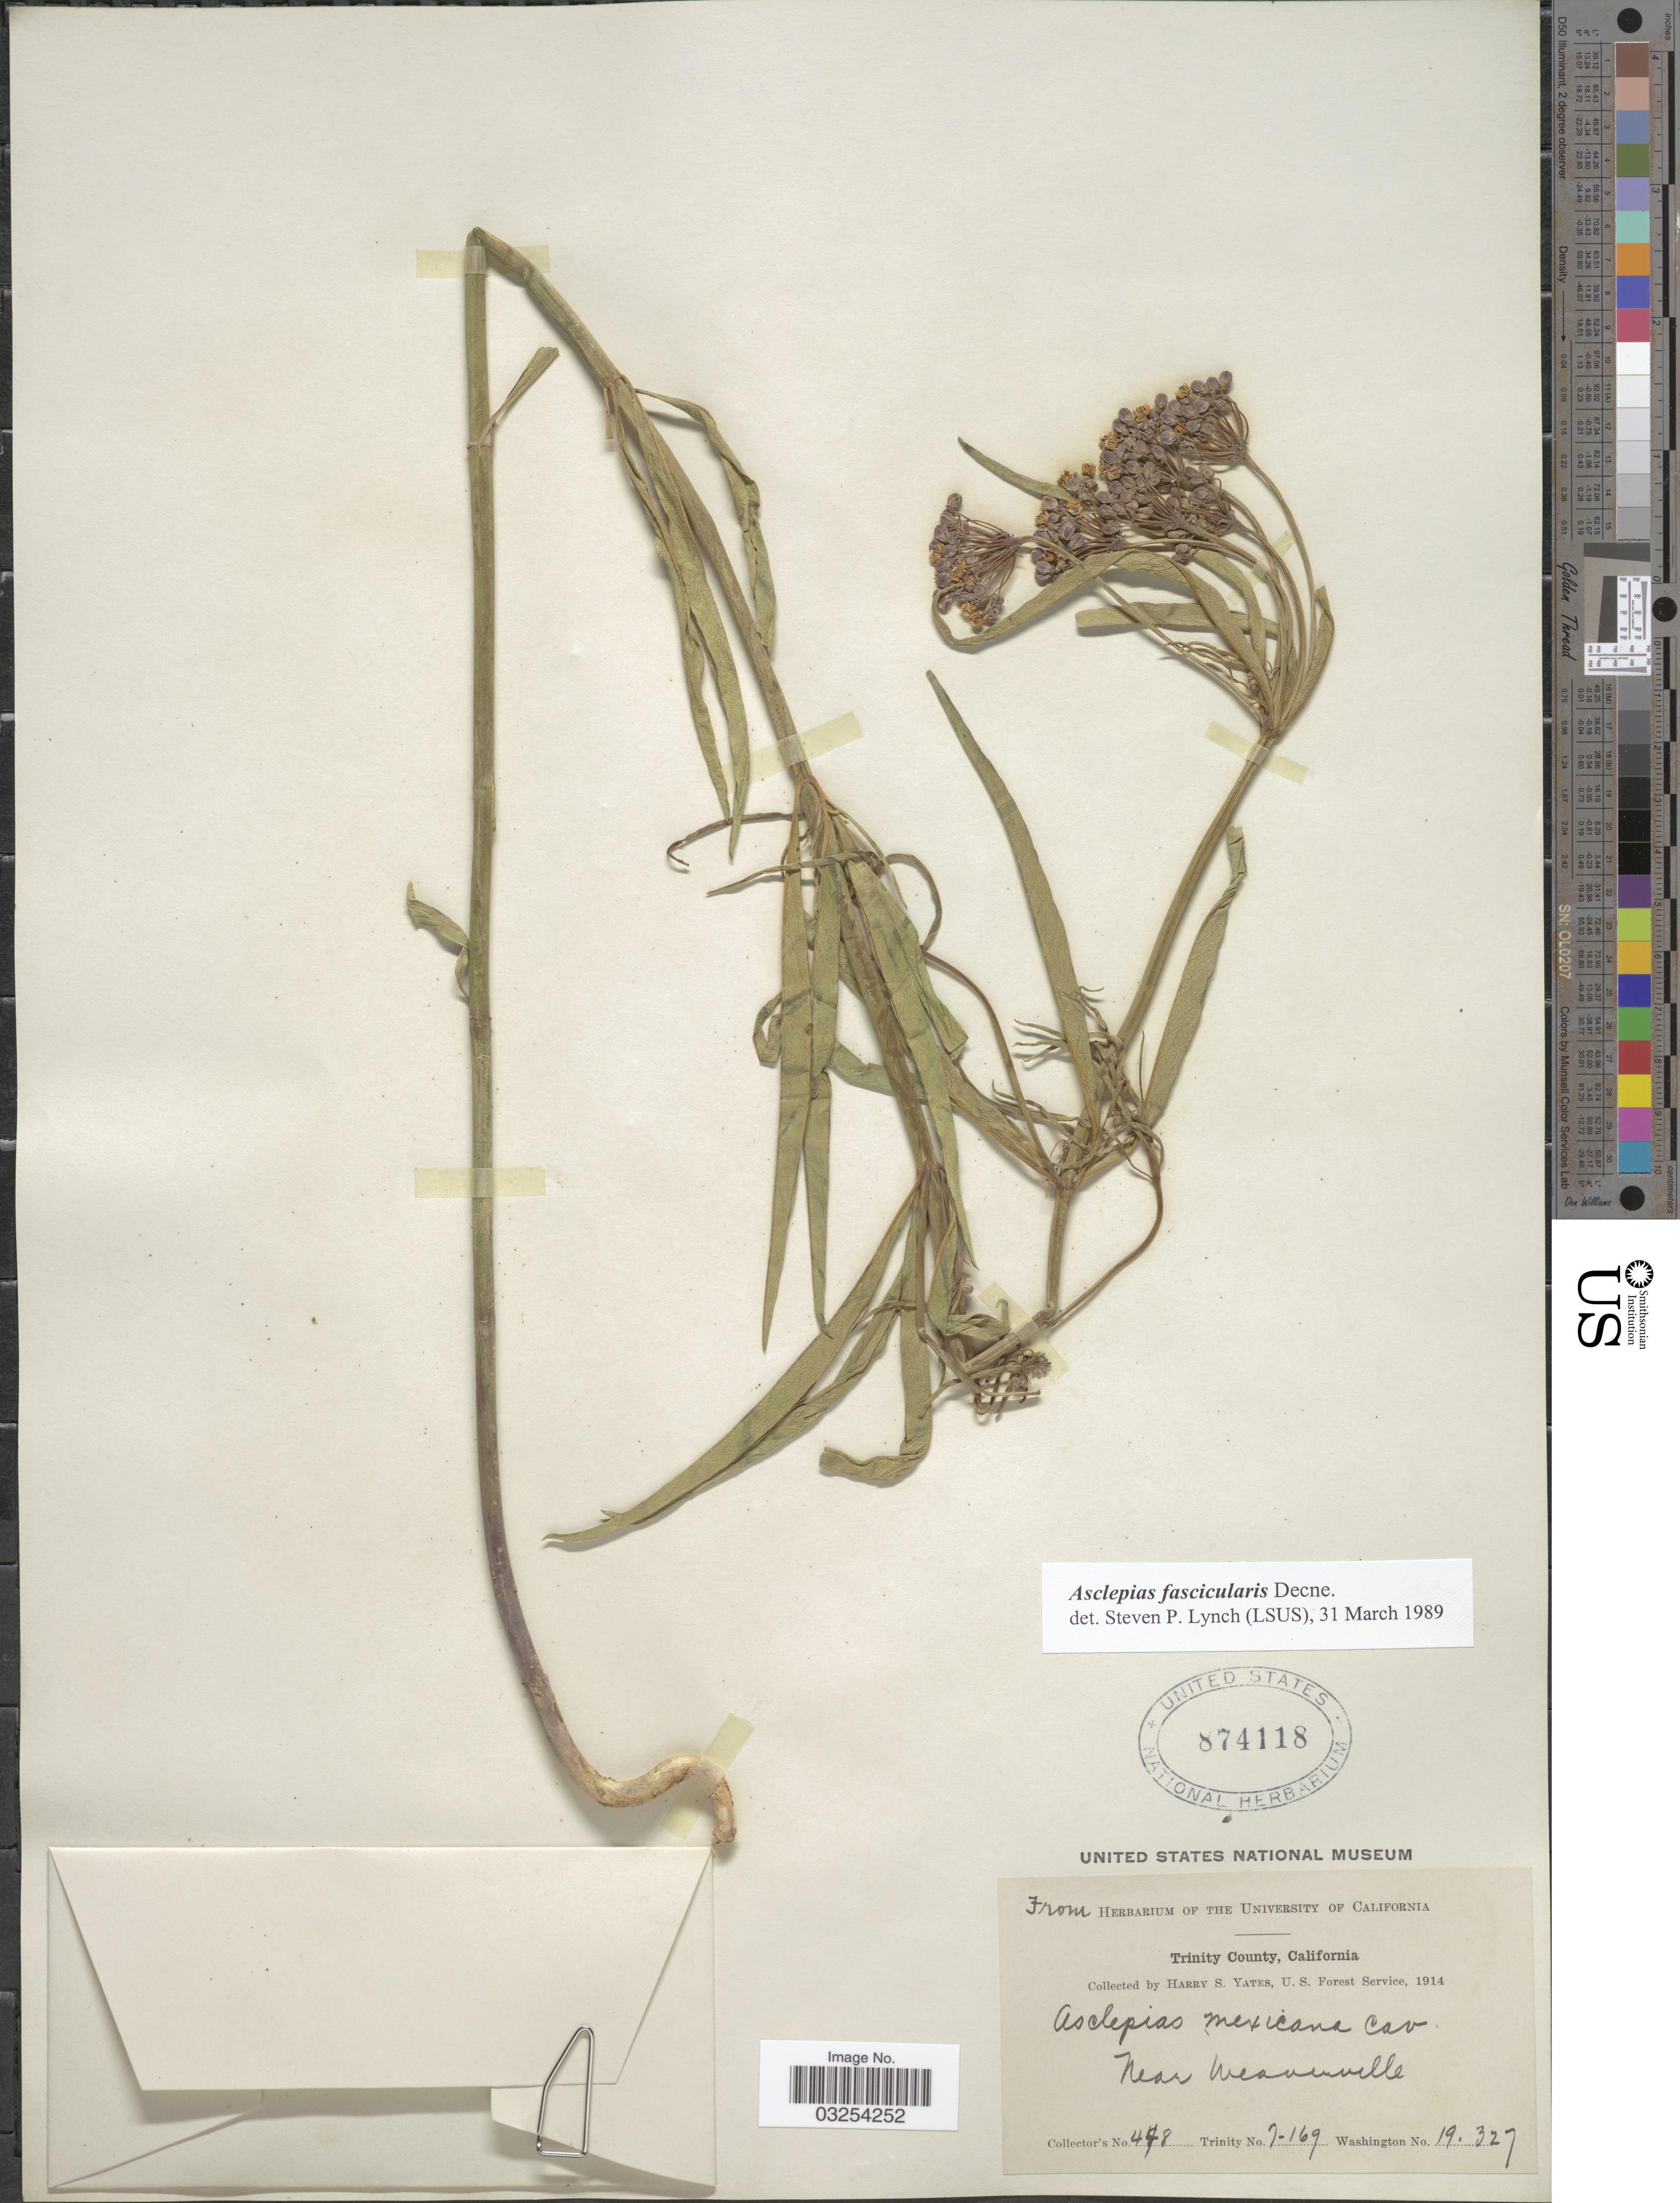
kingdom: Plantae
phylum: Tracheophyta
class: Magnoliopsida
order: Gentianales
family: Apocynaceae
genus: Asclepias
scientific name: Asclepias fascicularis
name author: Decne.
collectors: H. S. Yates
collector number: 478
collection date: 1914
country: United States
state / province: California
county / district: Trinity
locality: Trinity County. Near Weaverville.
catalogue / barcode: US 874118